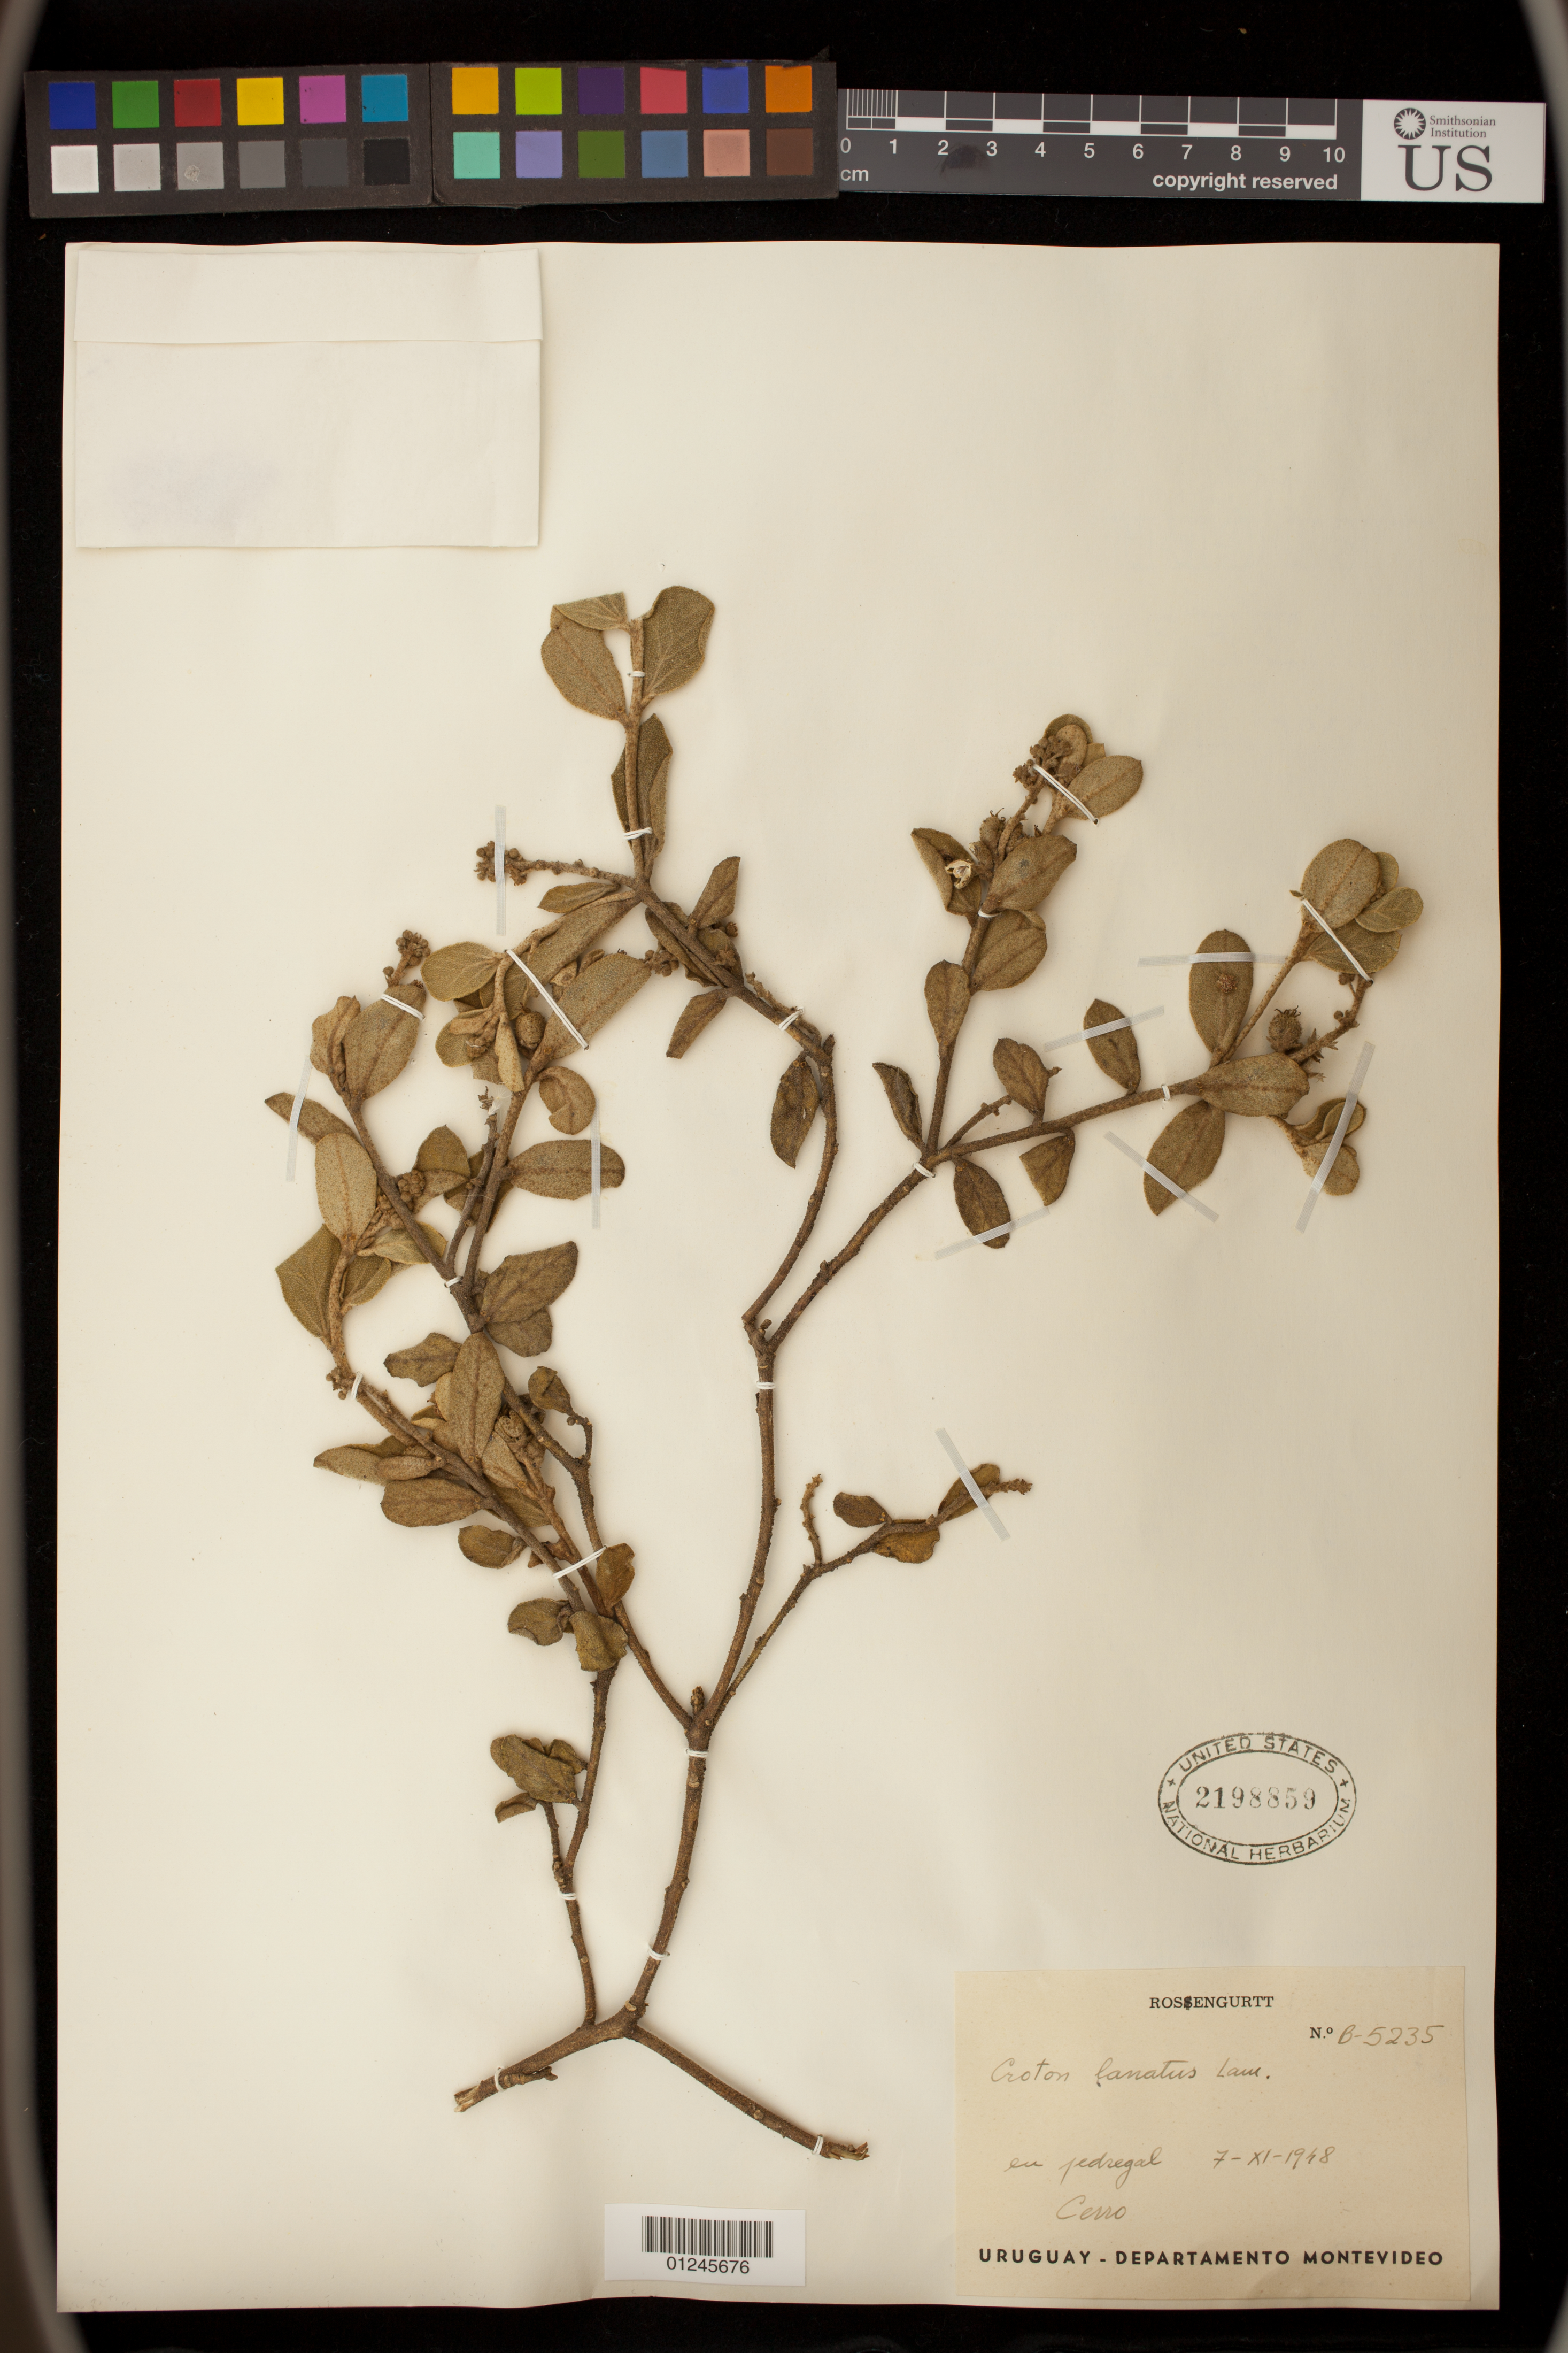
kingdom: Plantae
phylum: Tracheophyta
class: Magnoliopsida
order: Malpighiales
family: Euphorbiaceae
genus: Croton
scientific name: Croton lanatus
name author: Lam.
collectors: B. Rosengurtt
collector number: B-5235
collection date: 1948-11-07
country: Uruguay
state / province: Montevideo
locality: Cerro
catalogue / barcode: US 2198859